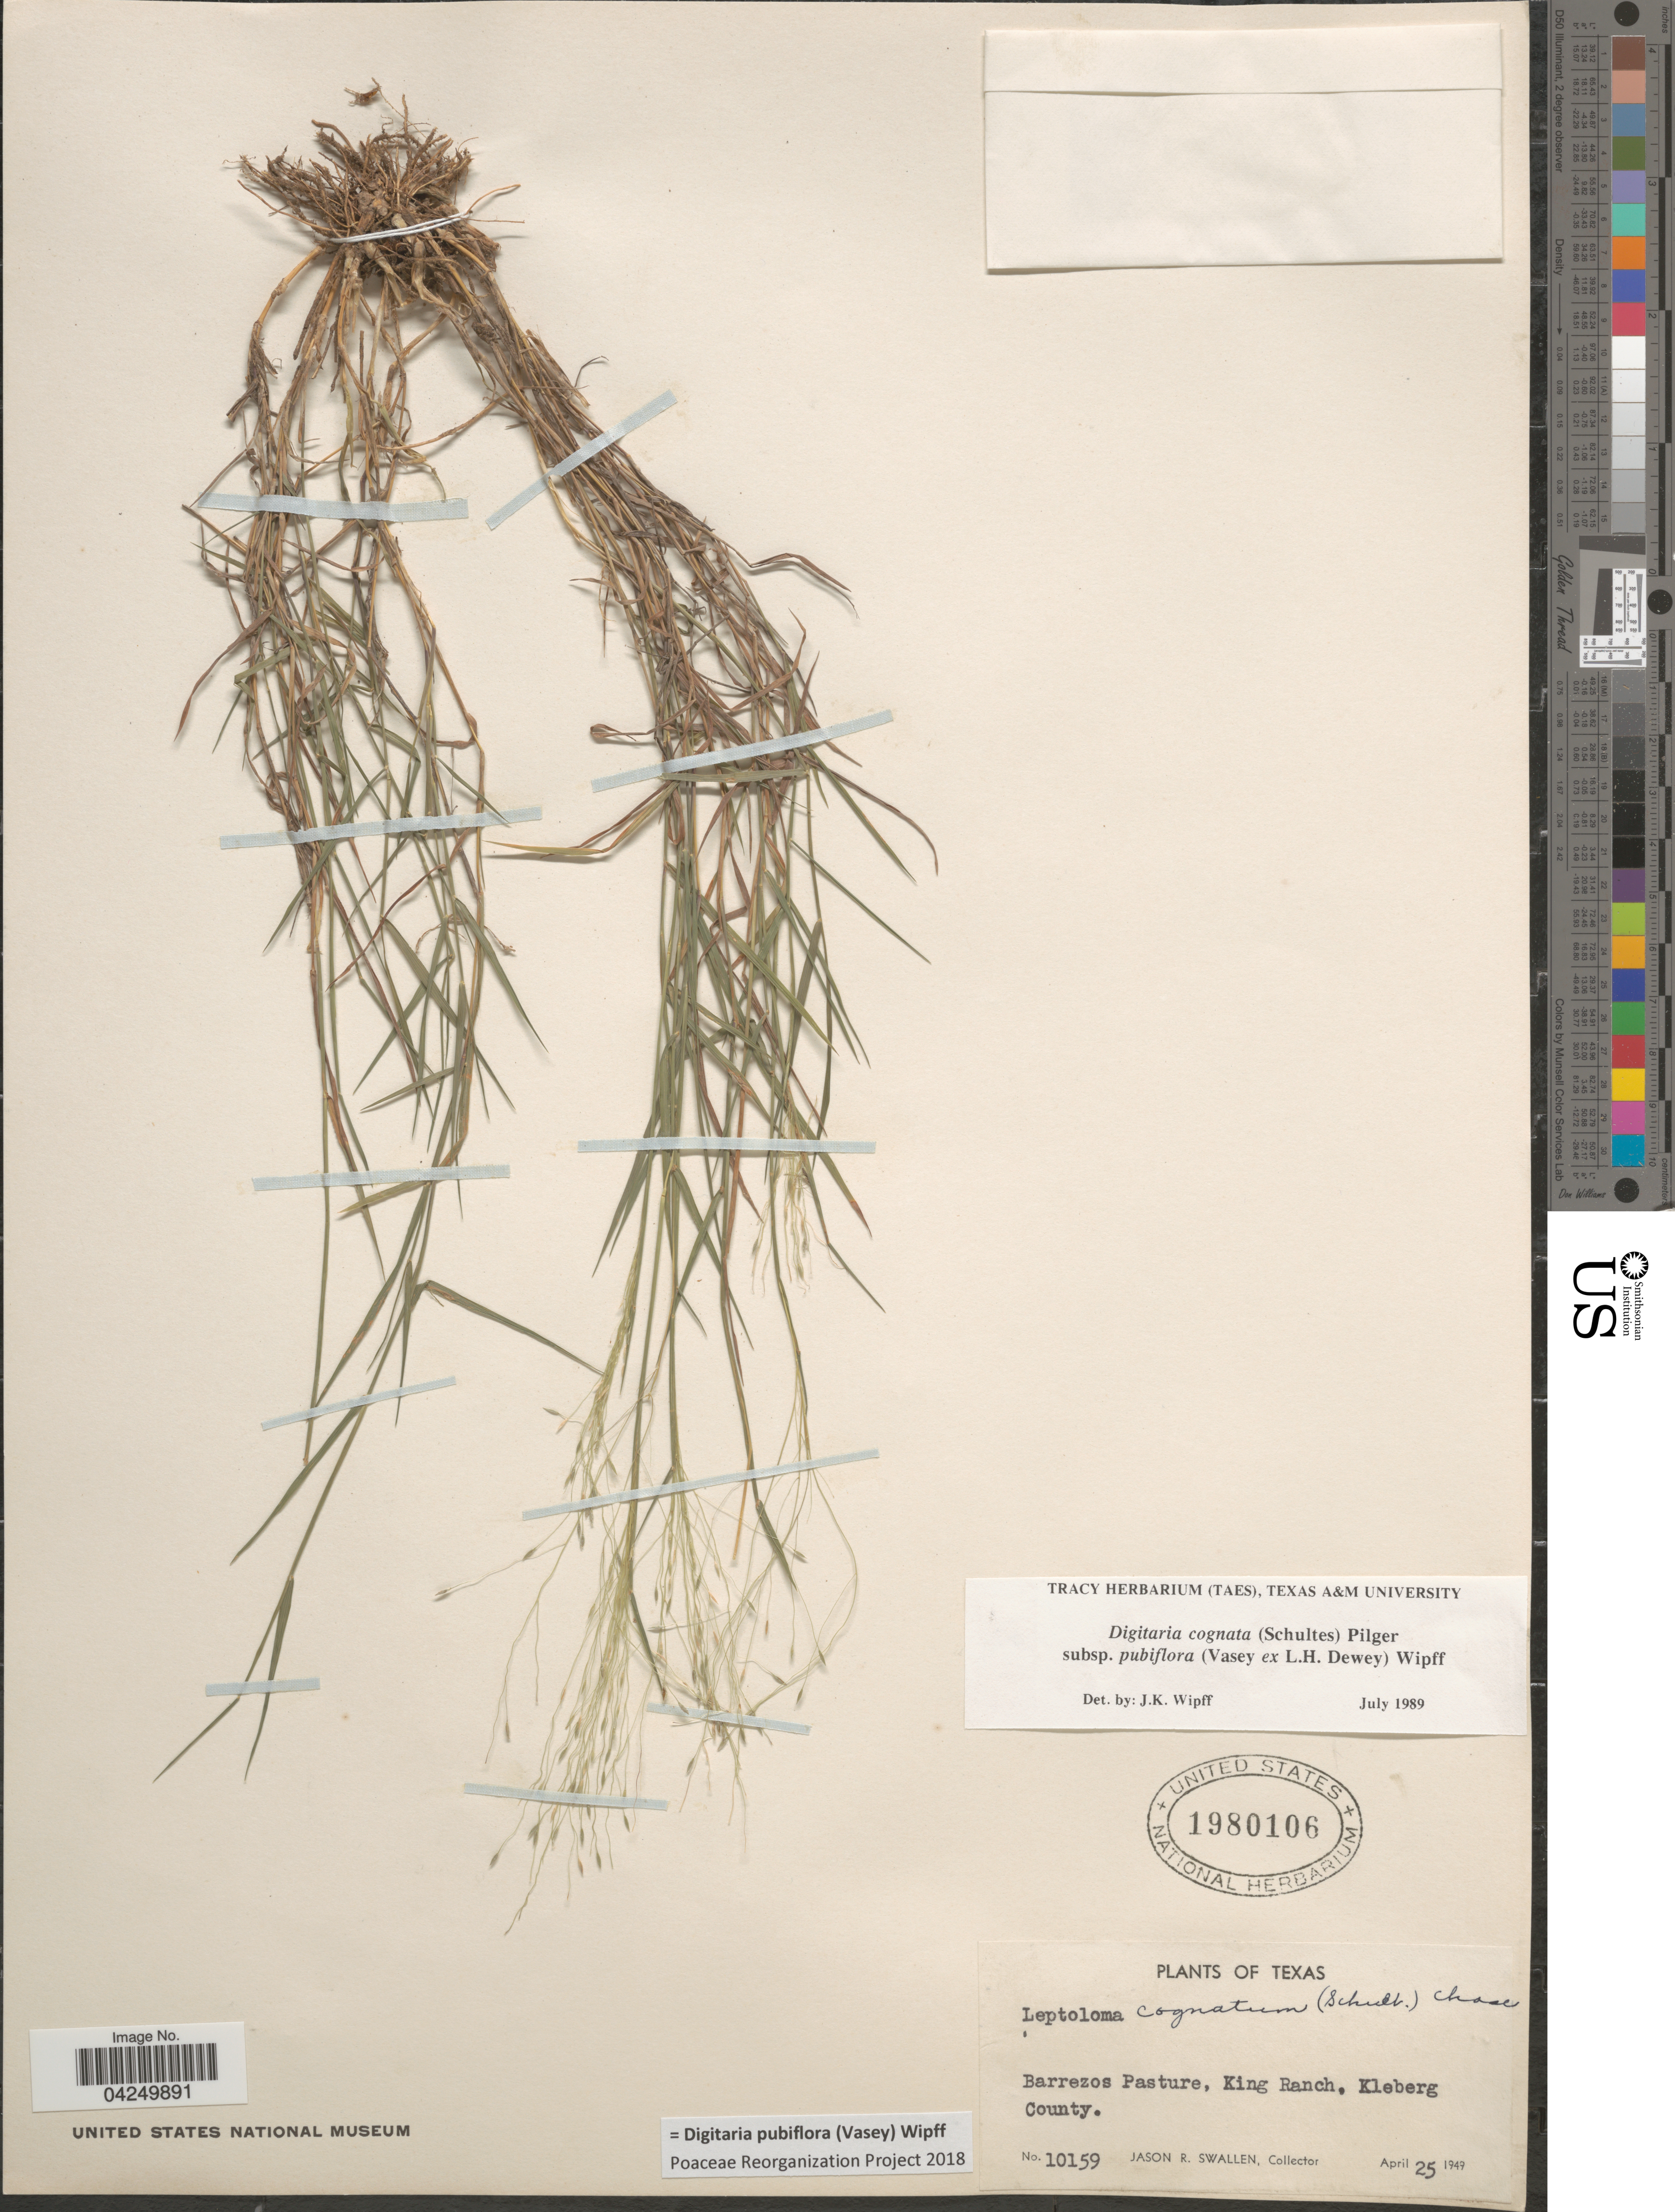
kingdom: Plantae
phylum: Tracheophyta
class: Liliopsida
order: Poales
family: Poaceae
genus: Digitaria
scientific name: Digitaria pubiflora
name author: (Vasey) Wipff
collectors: J. R. Swallen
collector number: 10159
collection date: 1949-04-25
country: United States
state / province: Texas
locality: Barrezos Pasture, King Ranch, Kleberg County.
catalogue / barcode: US 1980106